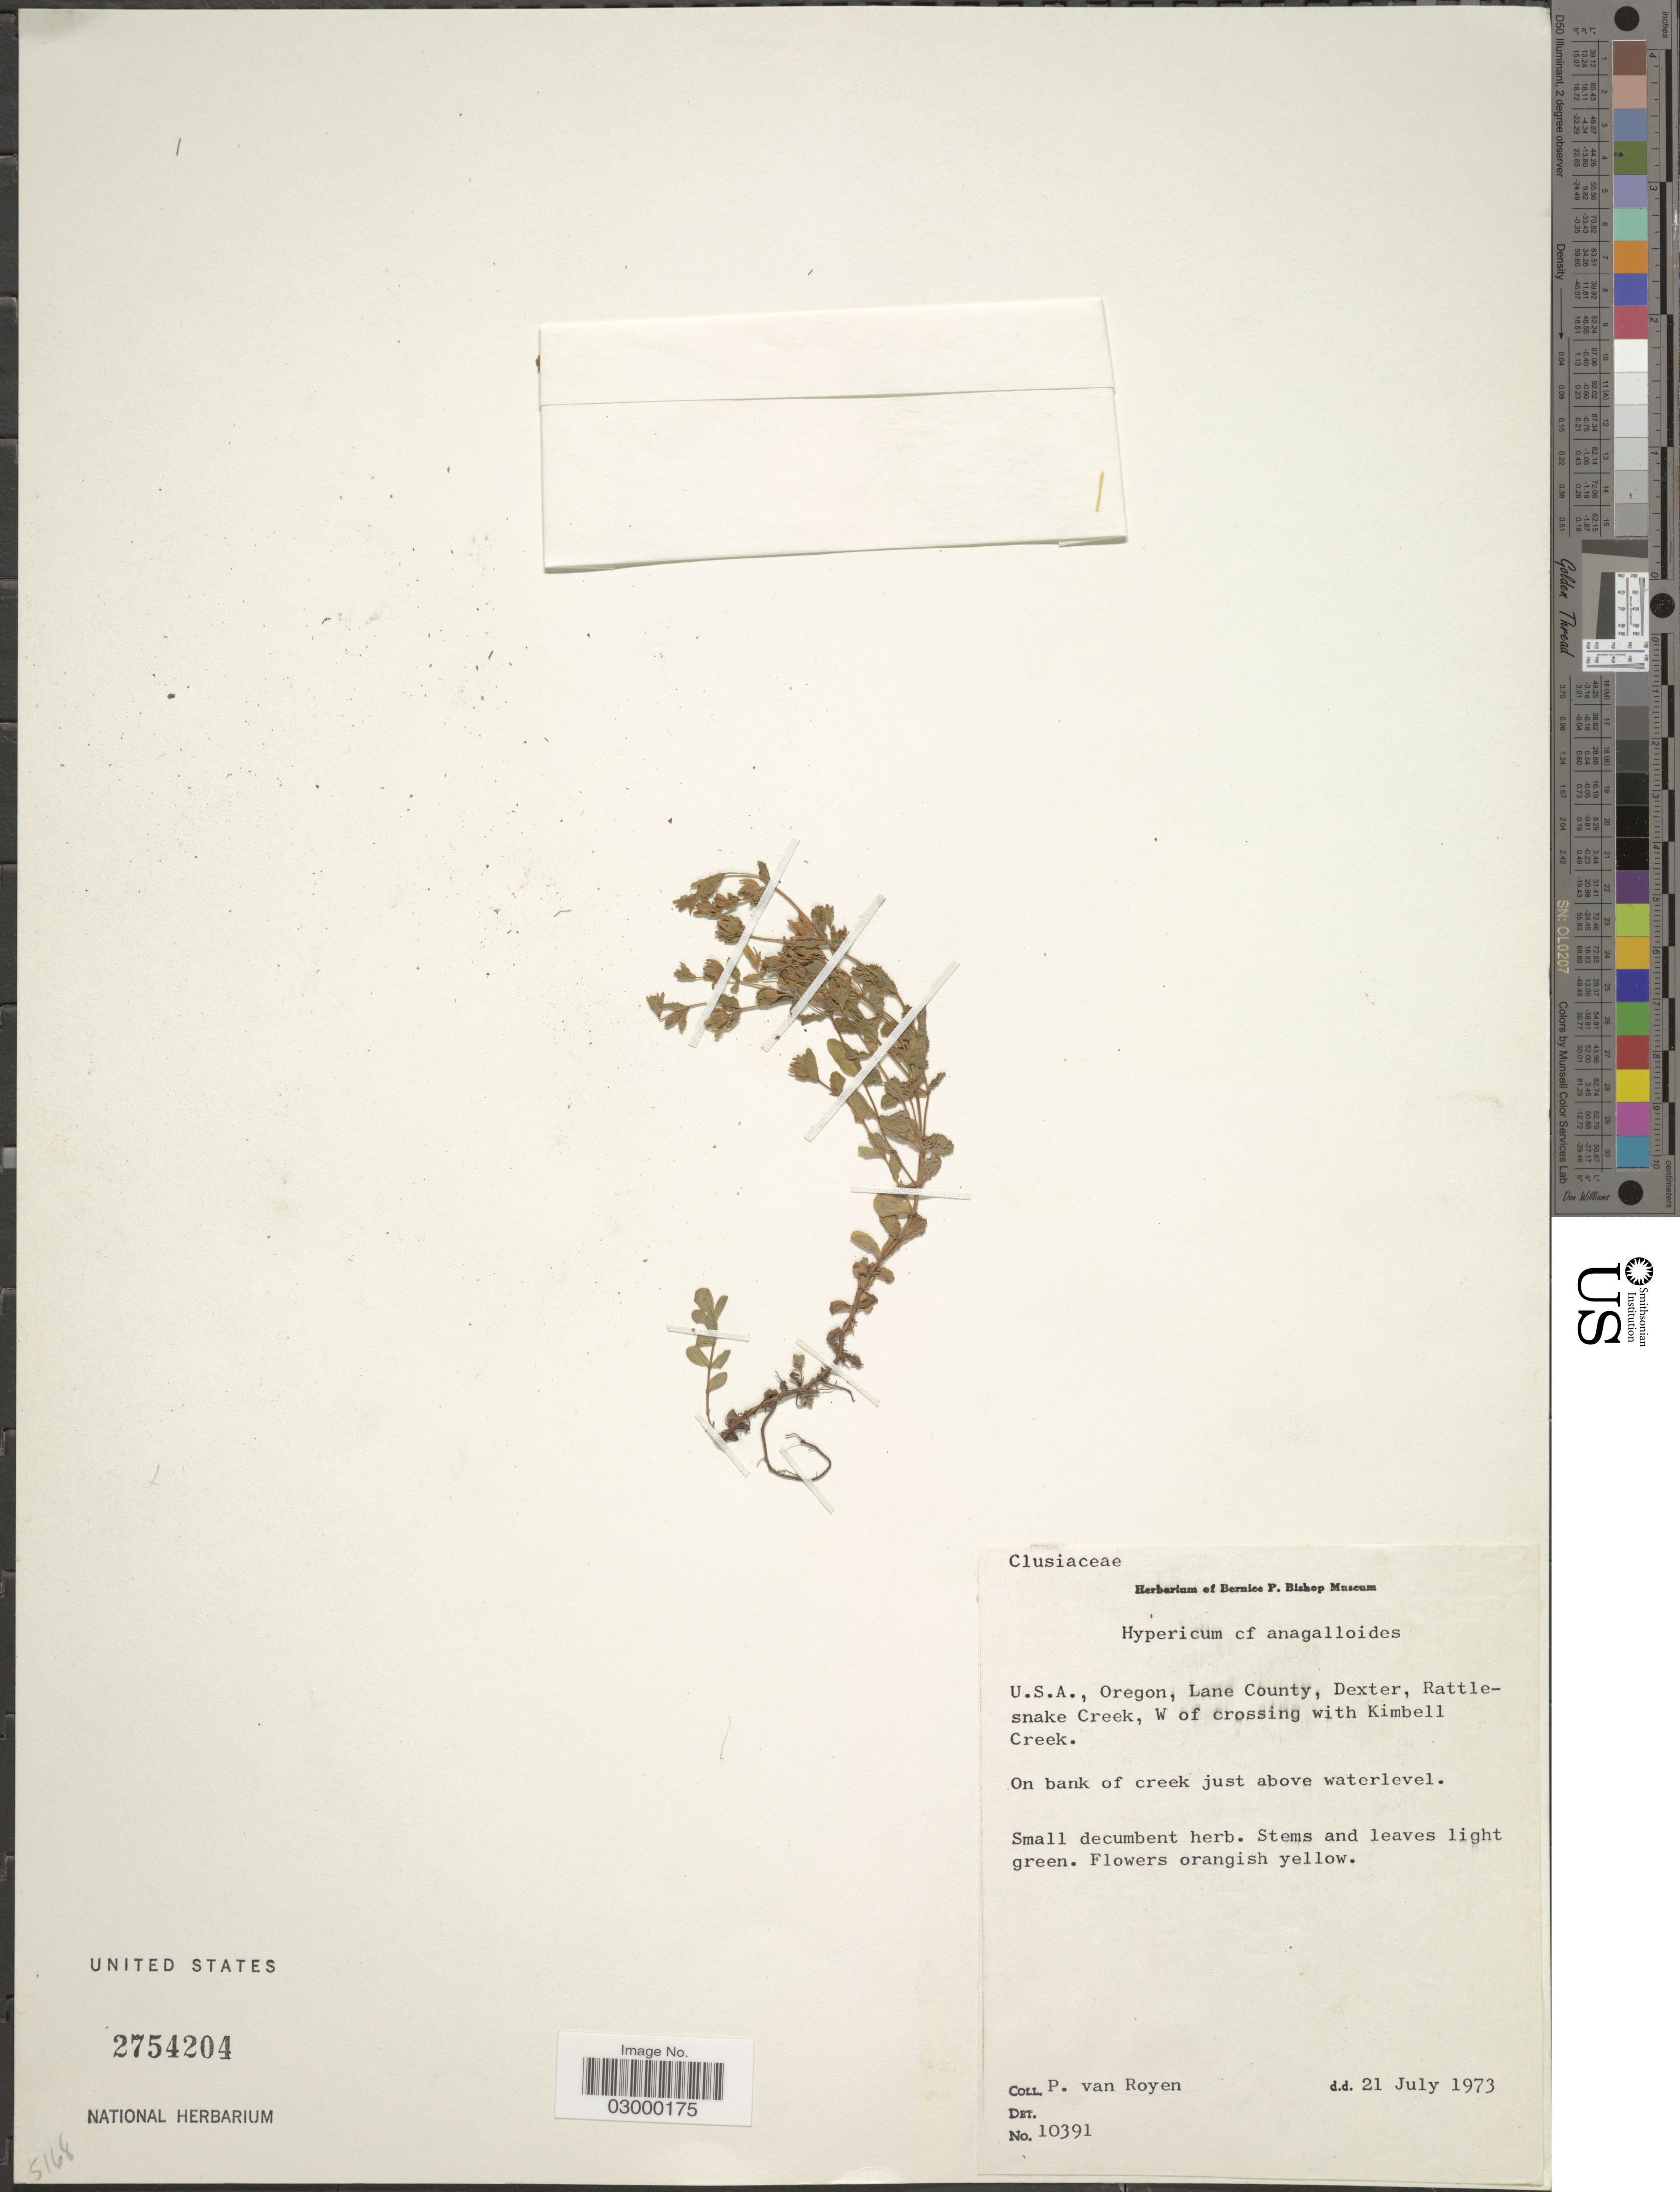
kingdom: Plantae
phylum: Tracheophyta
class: Magnoliopsida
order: Malpighiales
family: Hypericaceae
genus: Hypericum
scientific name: Hypericum anagalloides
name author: Cham. & Schltdl.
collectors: P. van Royen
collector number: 10391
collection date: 1973-07-21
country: United States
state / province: Oregon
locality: Lane County, Dexter, Rattlesnake Creek, W of crossing with Kimbell Creek.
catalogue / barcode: US 2754204